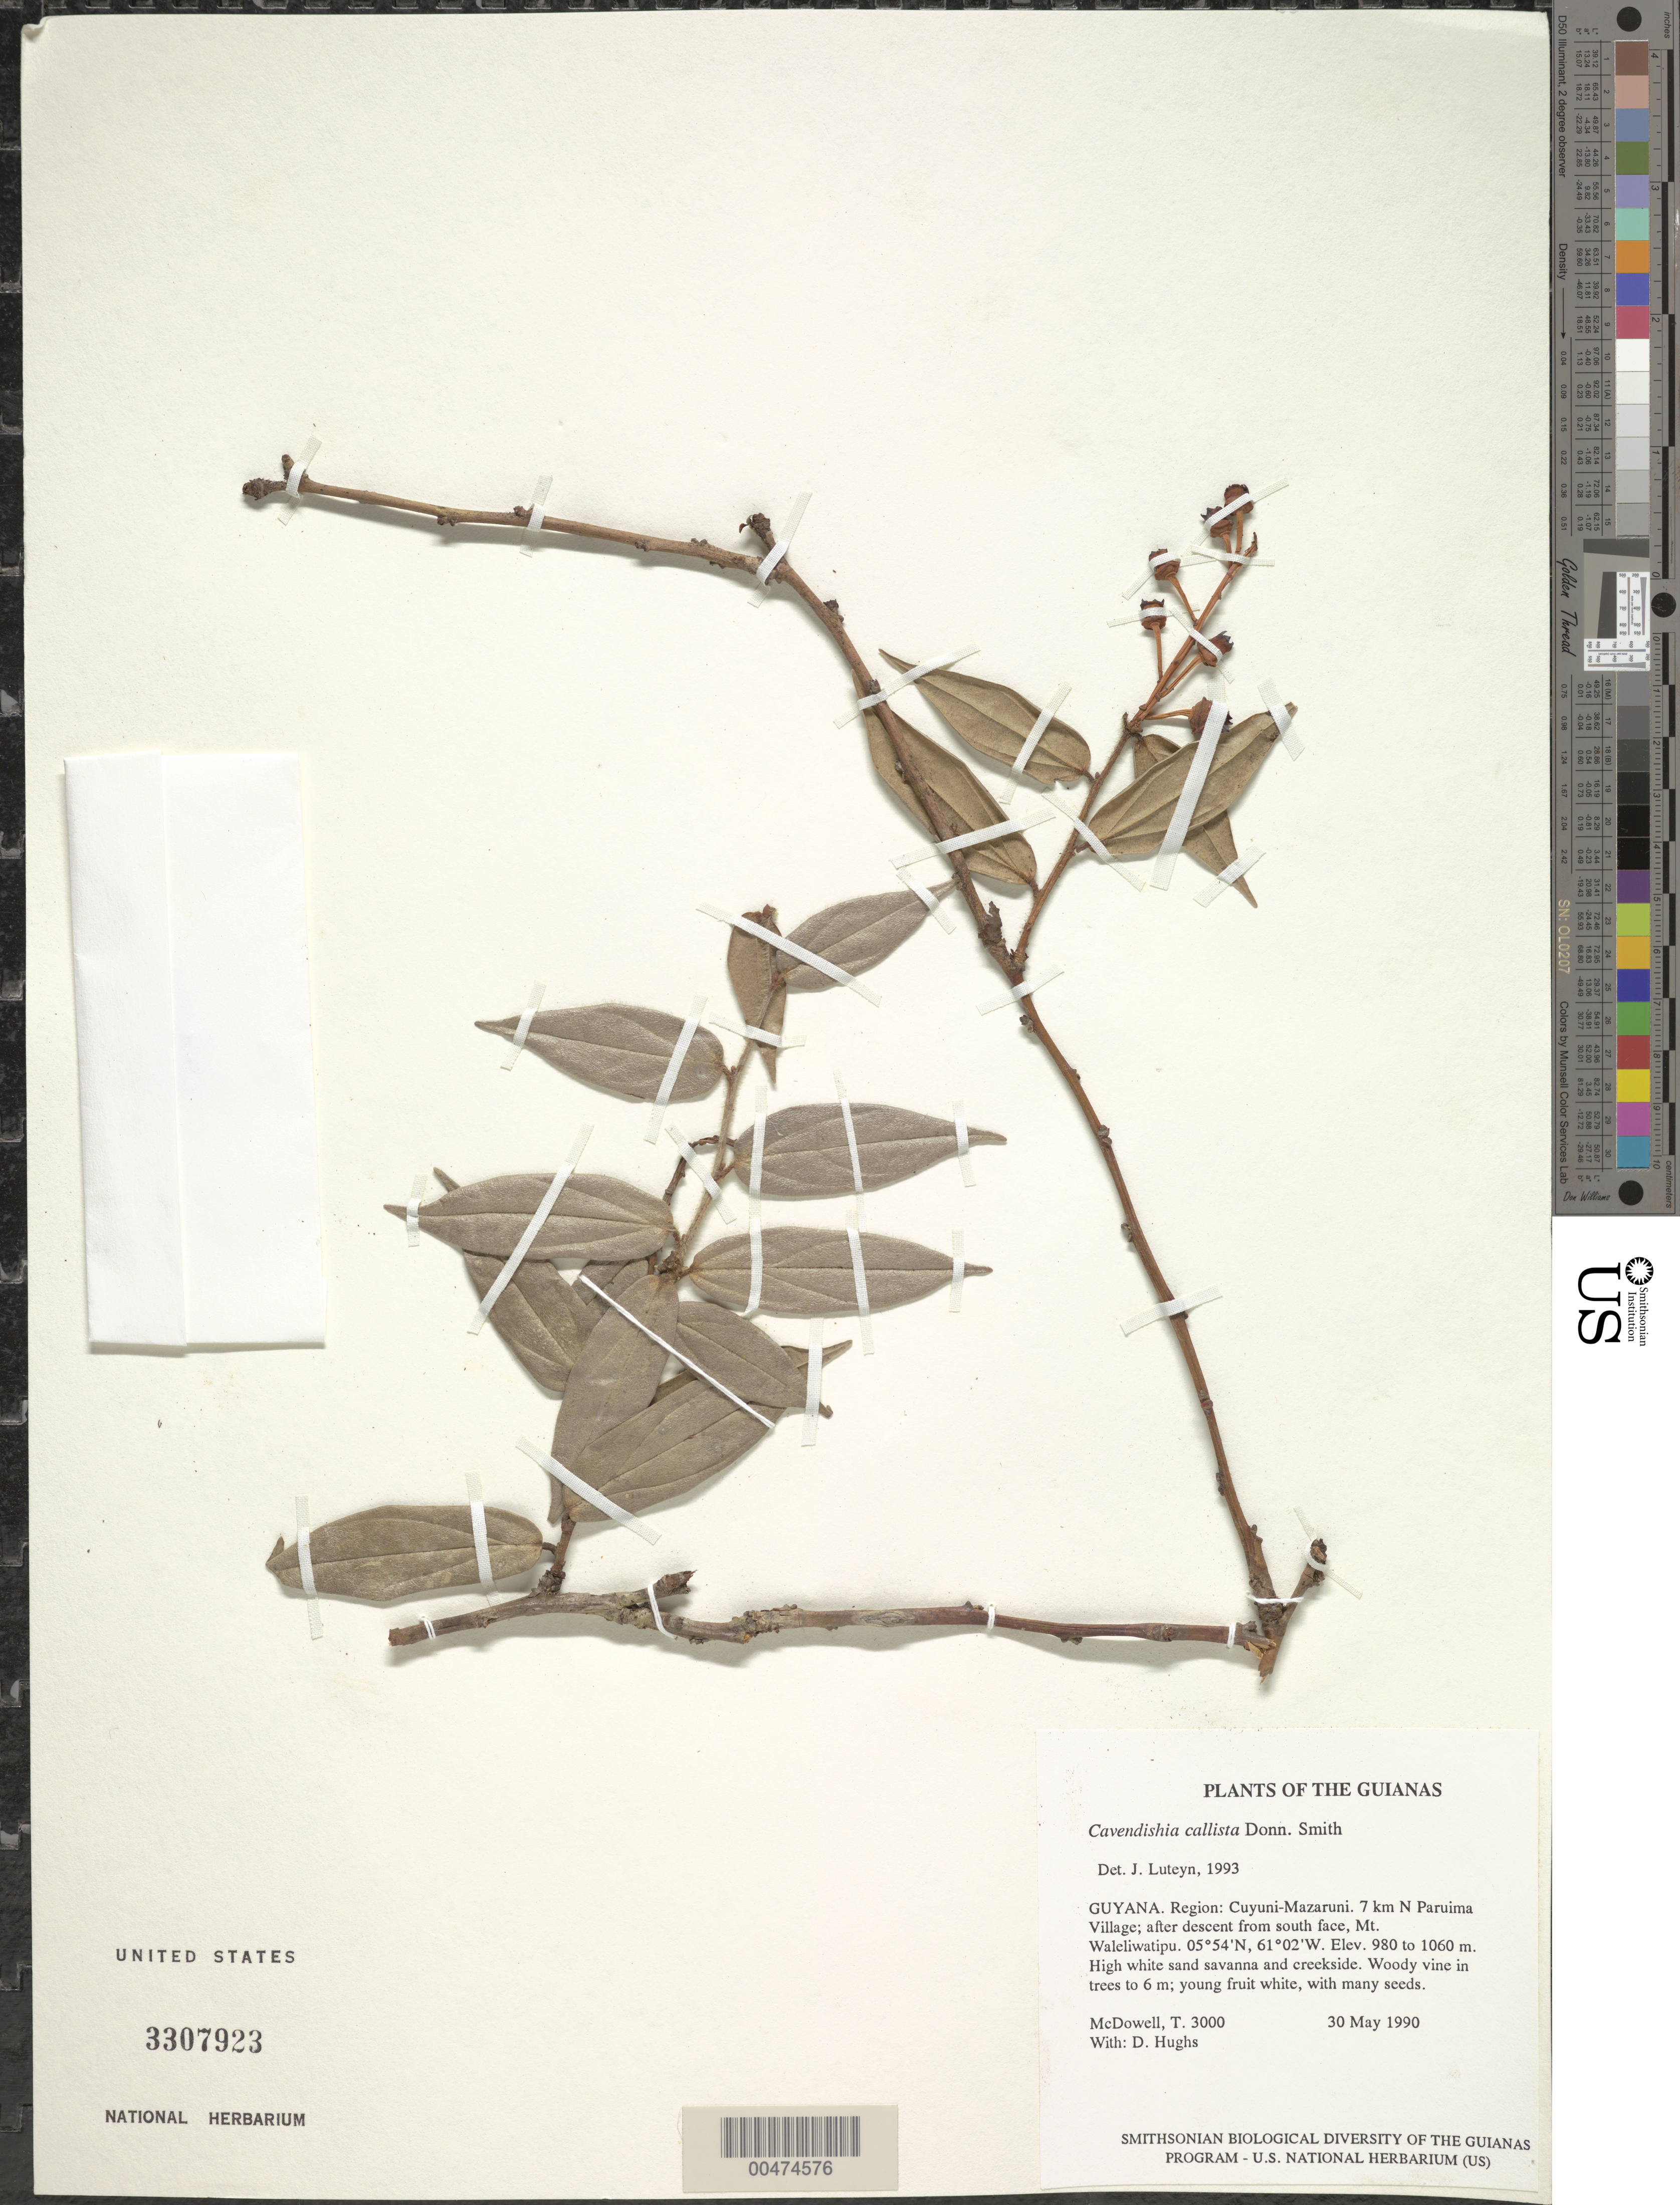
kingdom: Plantae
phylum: Tracheophyta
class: Magnoliopsida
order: Ericales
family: Ericaceae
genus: Cavendishia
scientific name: Cavendishia callista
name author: Donn. Sm.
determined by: Luteyn, J. L.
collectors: T. McDowell, D. Hughs & D. Gopaul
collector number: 3000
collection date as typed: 30 May 1990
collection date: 1990-05-30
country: Guyana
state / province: Cuyuni-Mazaruni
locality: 7 km N of Paruima Village; after descent from south face of Mt. Waleliwatipu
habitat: High white sand savanna and creekside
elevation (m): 980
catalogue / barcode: US 3307923